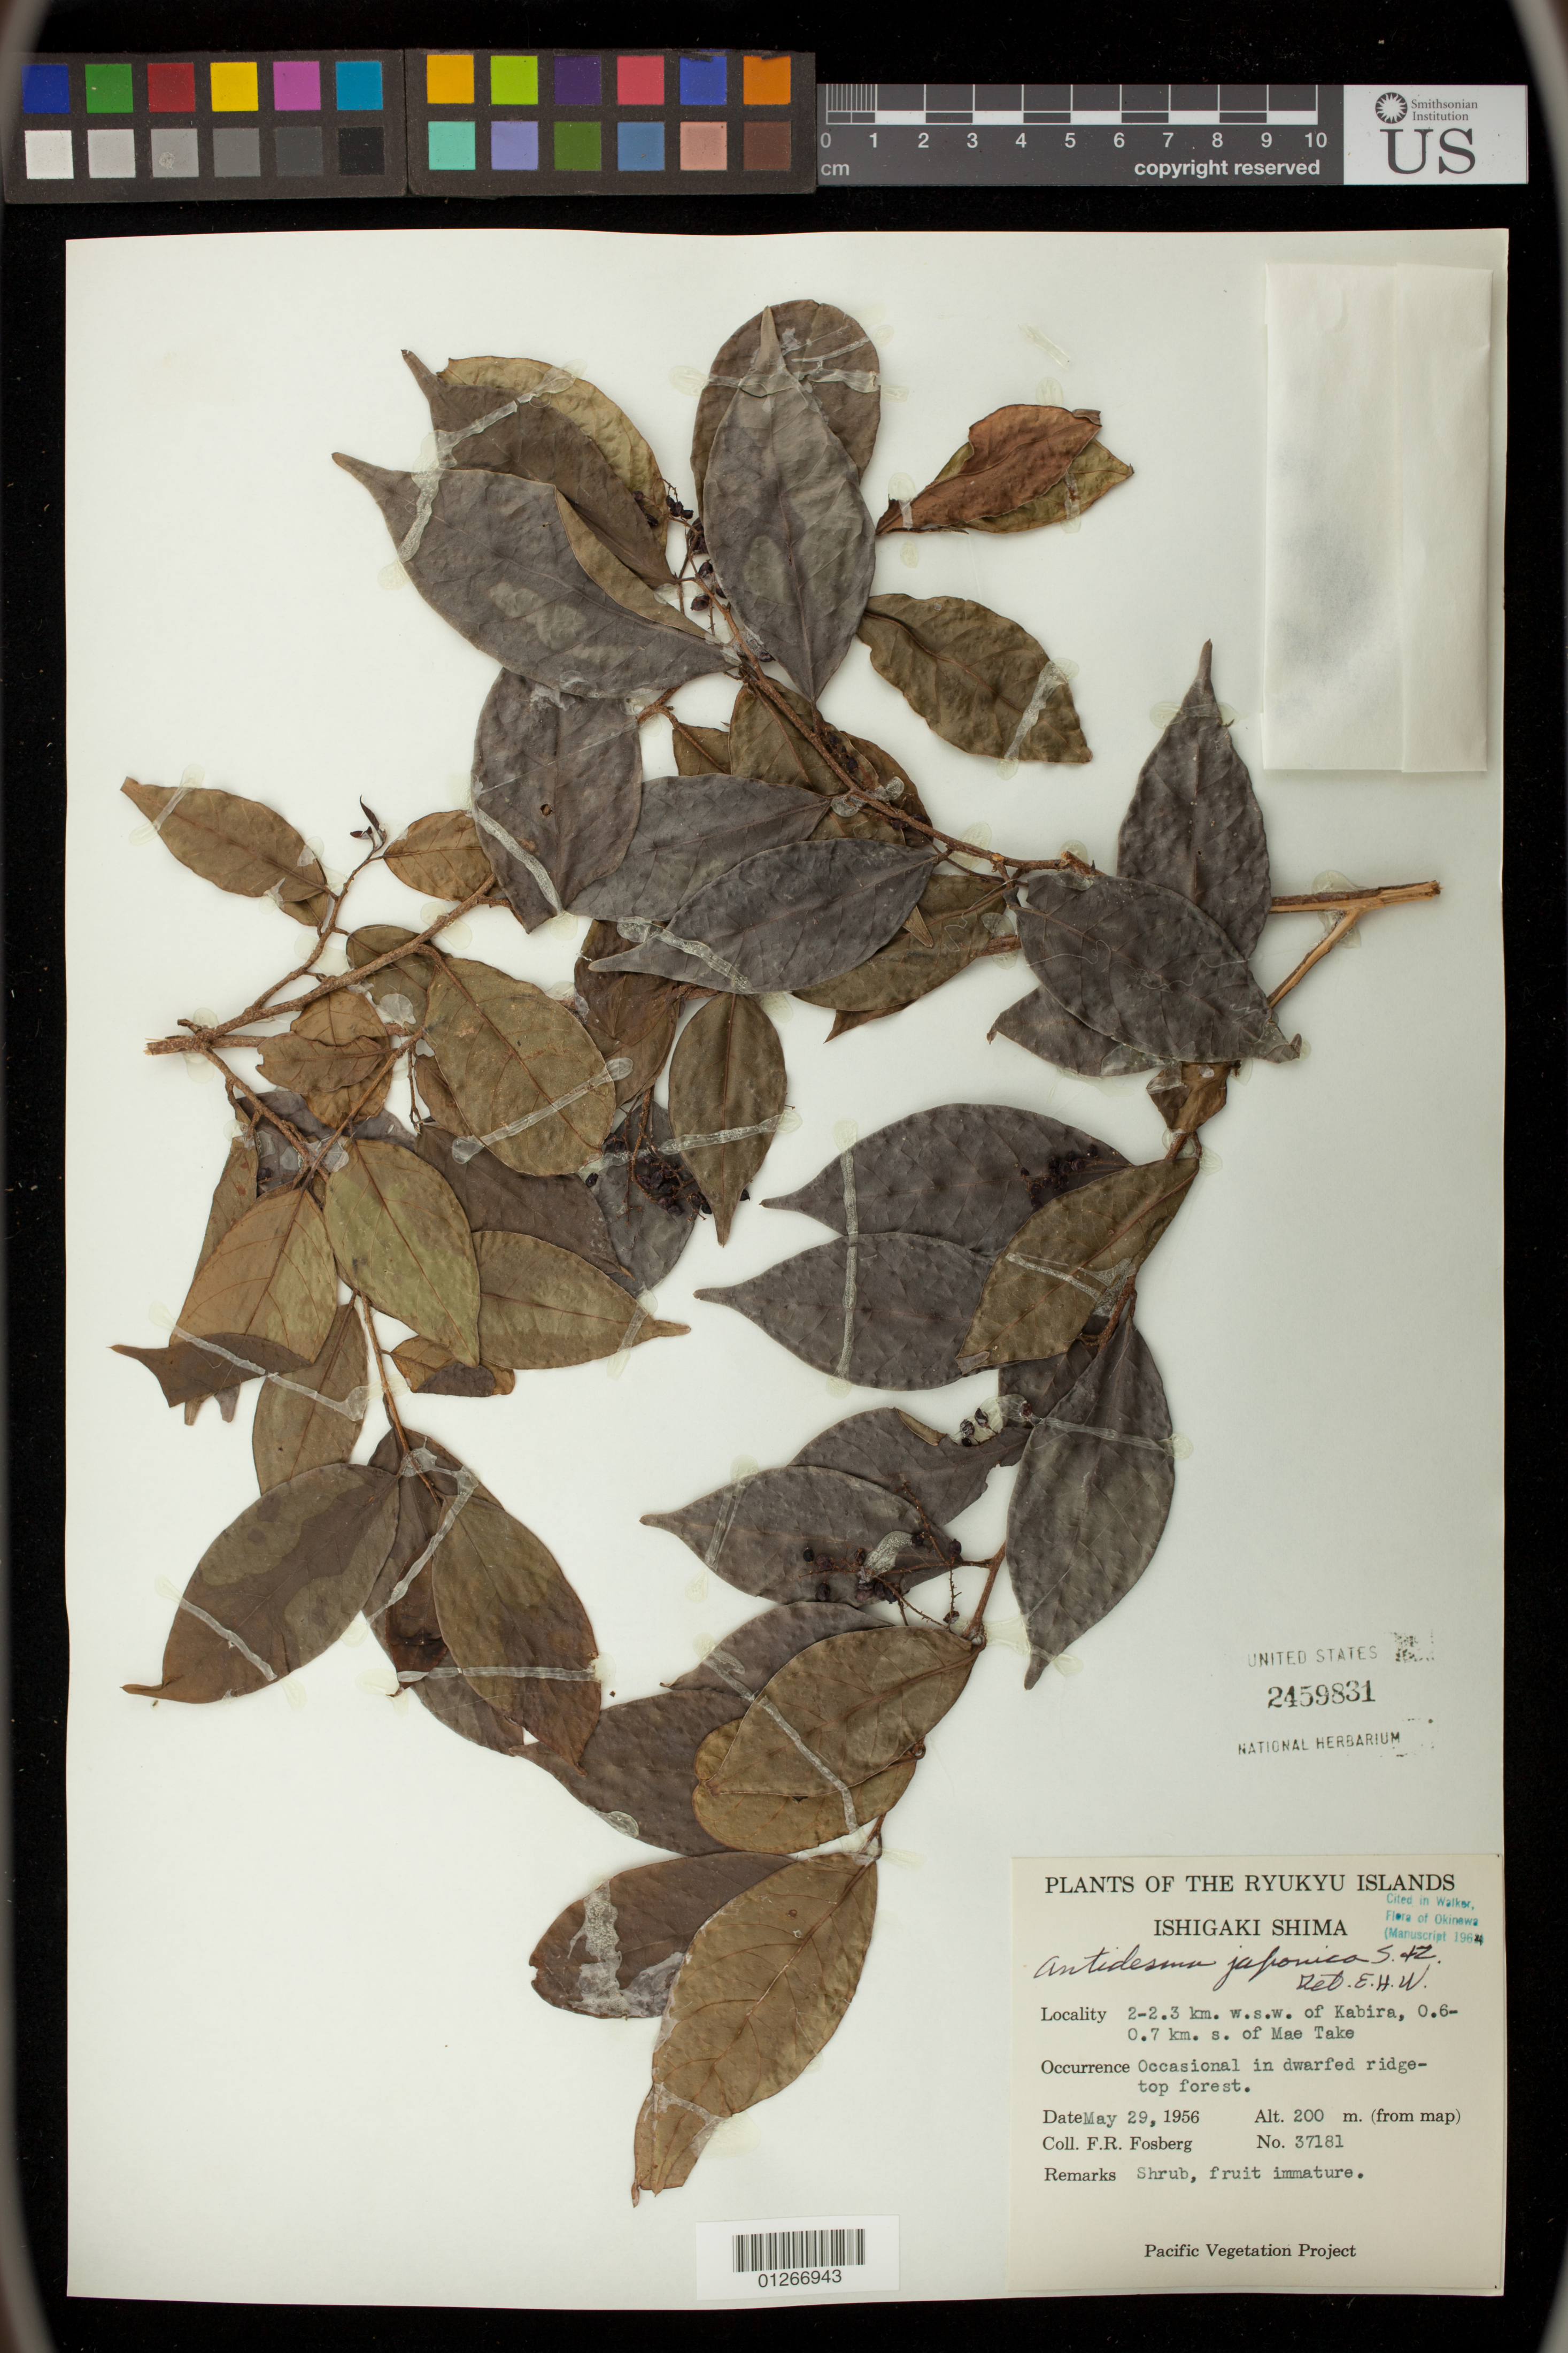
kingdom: Plantae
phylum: Tracheophyta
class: Magnoliopsida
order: Malpighiales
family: Phyllanthaceae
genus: Antidesma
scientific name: Antidesma japonicum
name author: Siebert & Zucc.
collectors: F. R. Fosberg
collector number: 37181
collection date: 1956-05-29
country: Japan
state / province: Okinawa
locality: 2-2.3 km. w.s.w. of Kabira, 0.6-0.7 km. s. of Mae Take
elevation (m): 200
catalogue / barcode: US 2459831